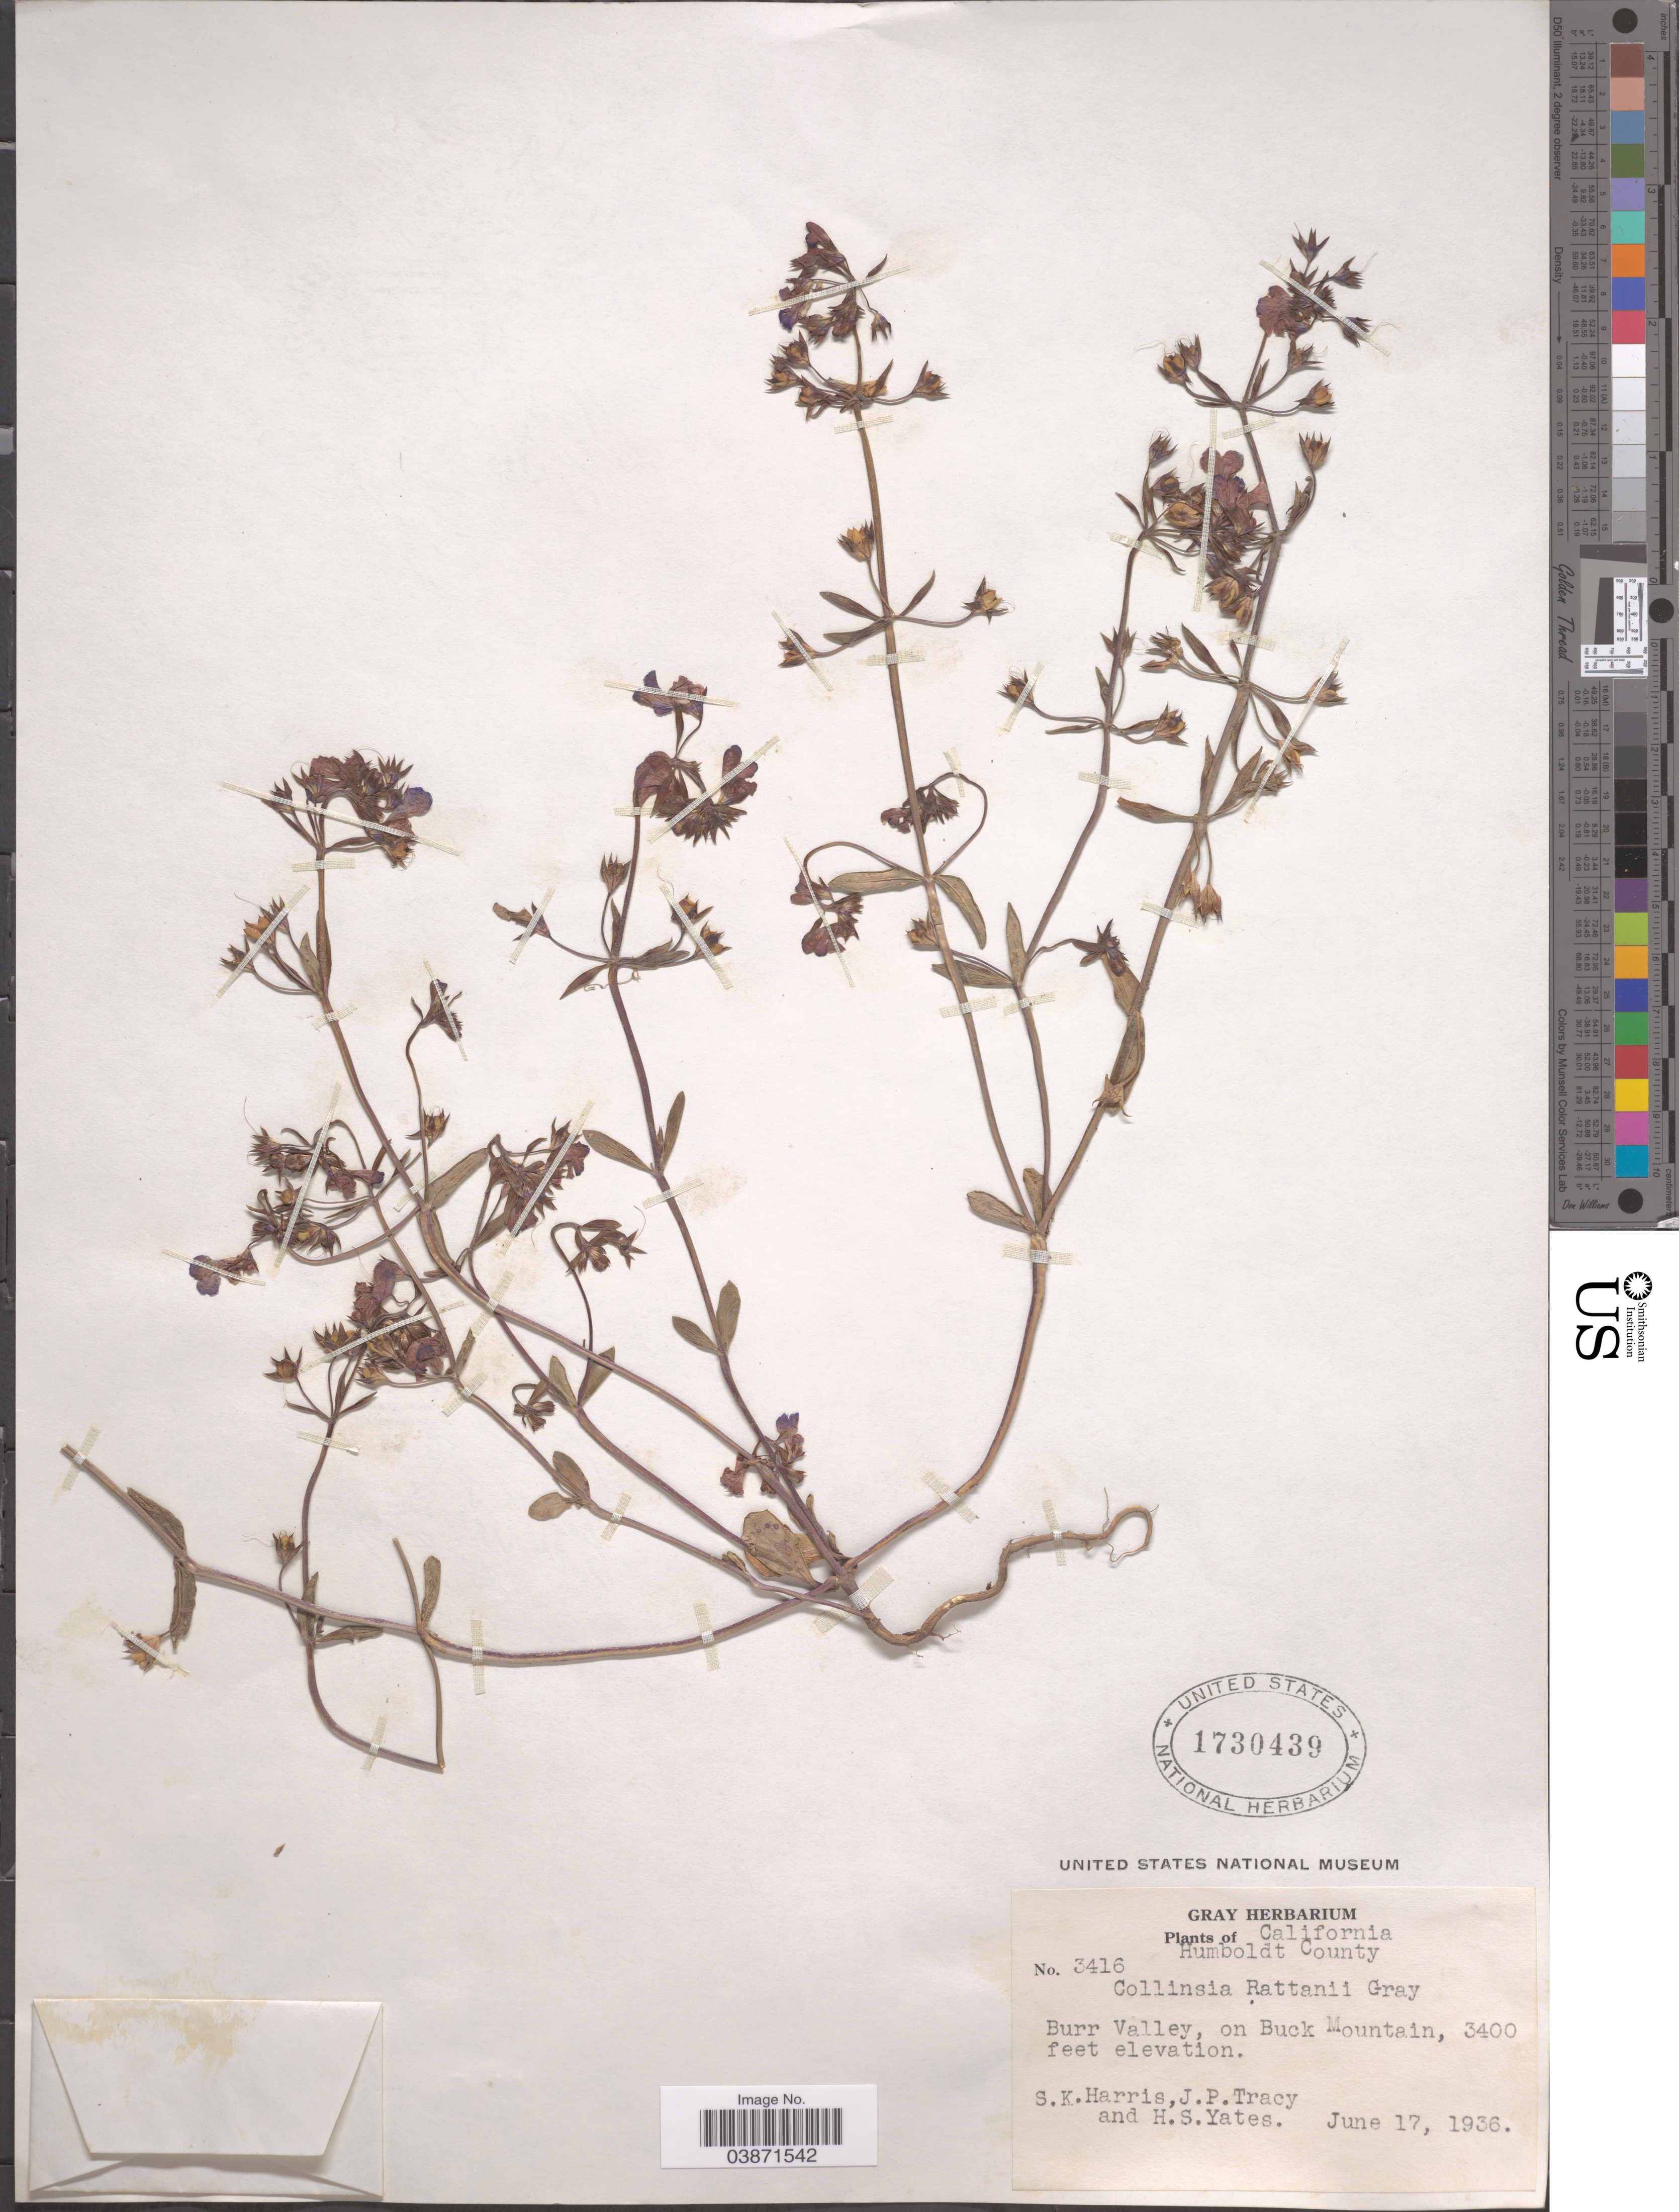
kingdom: Plantae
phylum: Tracheophyta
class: Magnoliopsida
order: Lamiales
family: Plantaginaceae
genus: Collinsia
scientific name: Collinsia rattanii var. typica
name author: Newsom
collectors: S. K. Harris, J. Tracy & H. S. Yates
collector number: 3416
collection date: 1936-06-17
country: United States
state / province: California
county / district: Humboldt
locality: Humboldt County. Burr Valley, on Buck Mountain.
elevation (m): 1036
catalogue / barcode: US 1730439